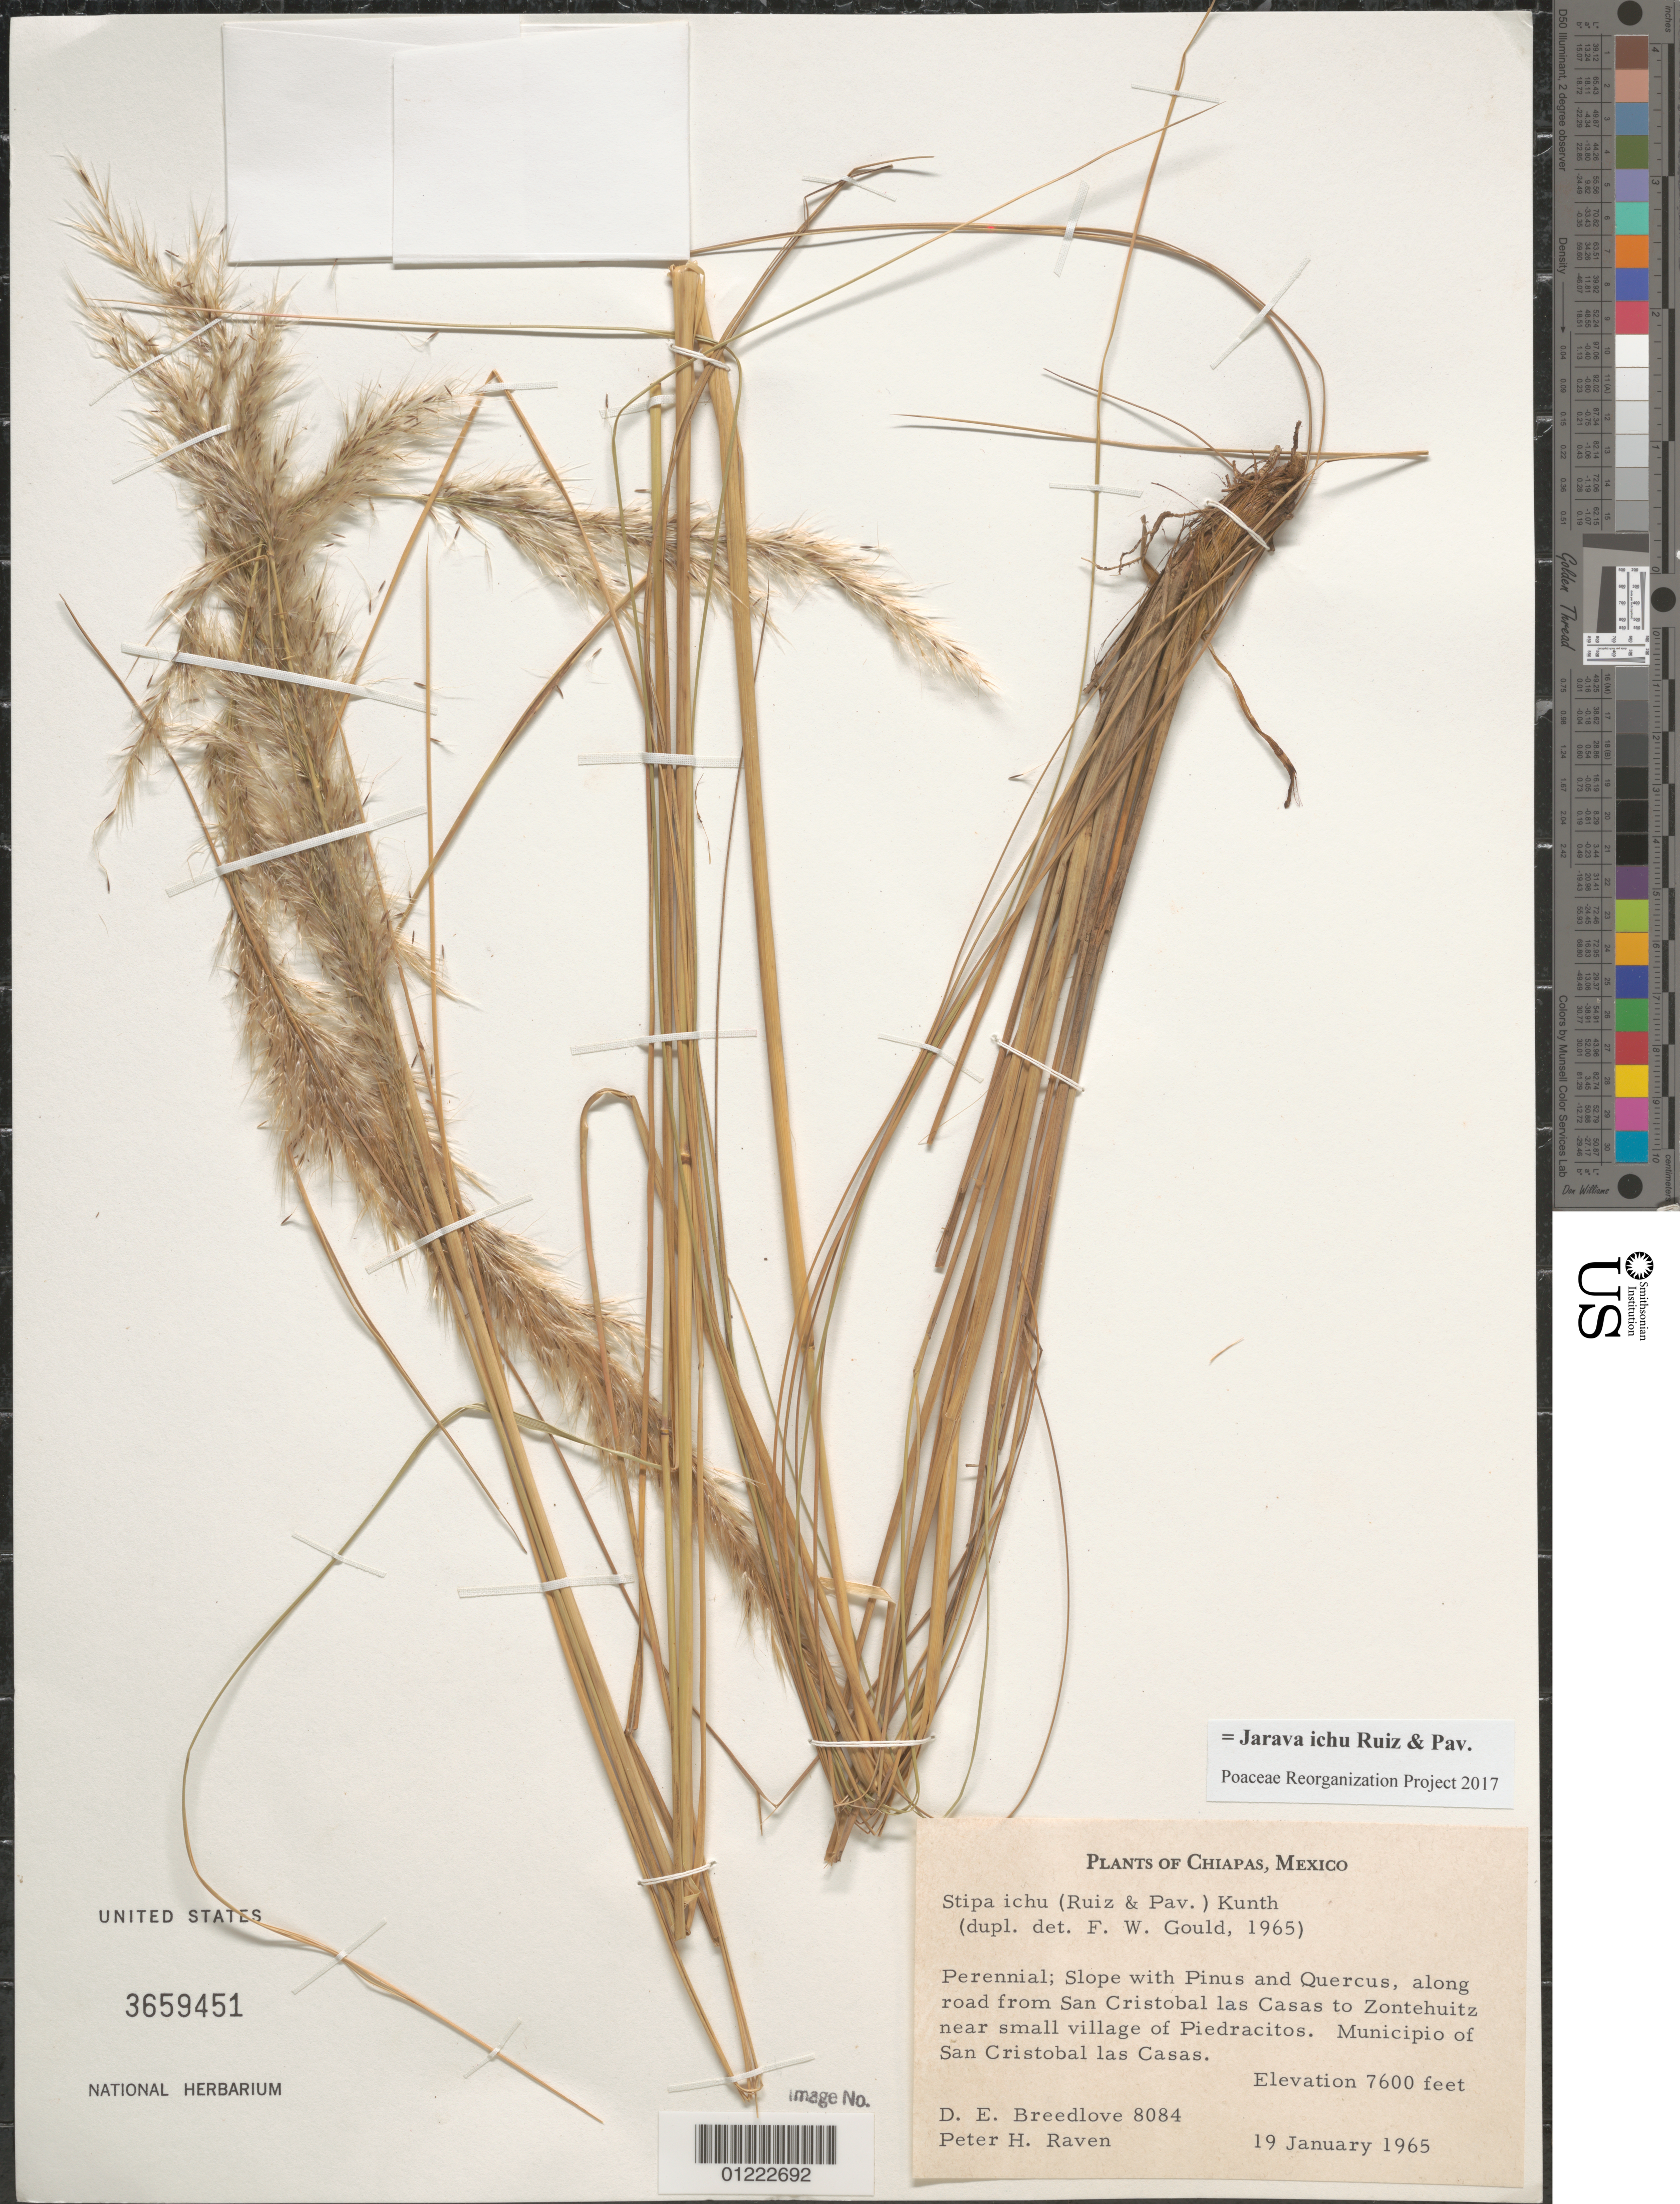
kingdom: Plantae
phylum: Tracheophyta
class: Liliopsida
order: Poales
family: Poaceae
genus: Jarava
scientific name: Jarava ichu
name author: Ruiz & Pav.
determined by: Poaceae Reorganization Project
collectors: D. E. Breedlove & P. H. Raven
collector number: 8084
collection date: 1965-01-19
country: Mexico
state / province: Chiapas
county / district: San Cristobal las Casas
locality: Perennial; along road from San Cristobal las Casas to Zontehuitz near small village of Piedracitos. Municipio of San Cristobal las Casas.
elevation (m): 2316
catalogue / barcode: US 3659451